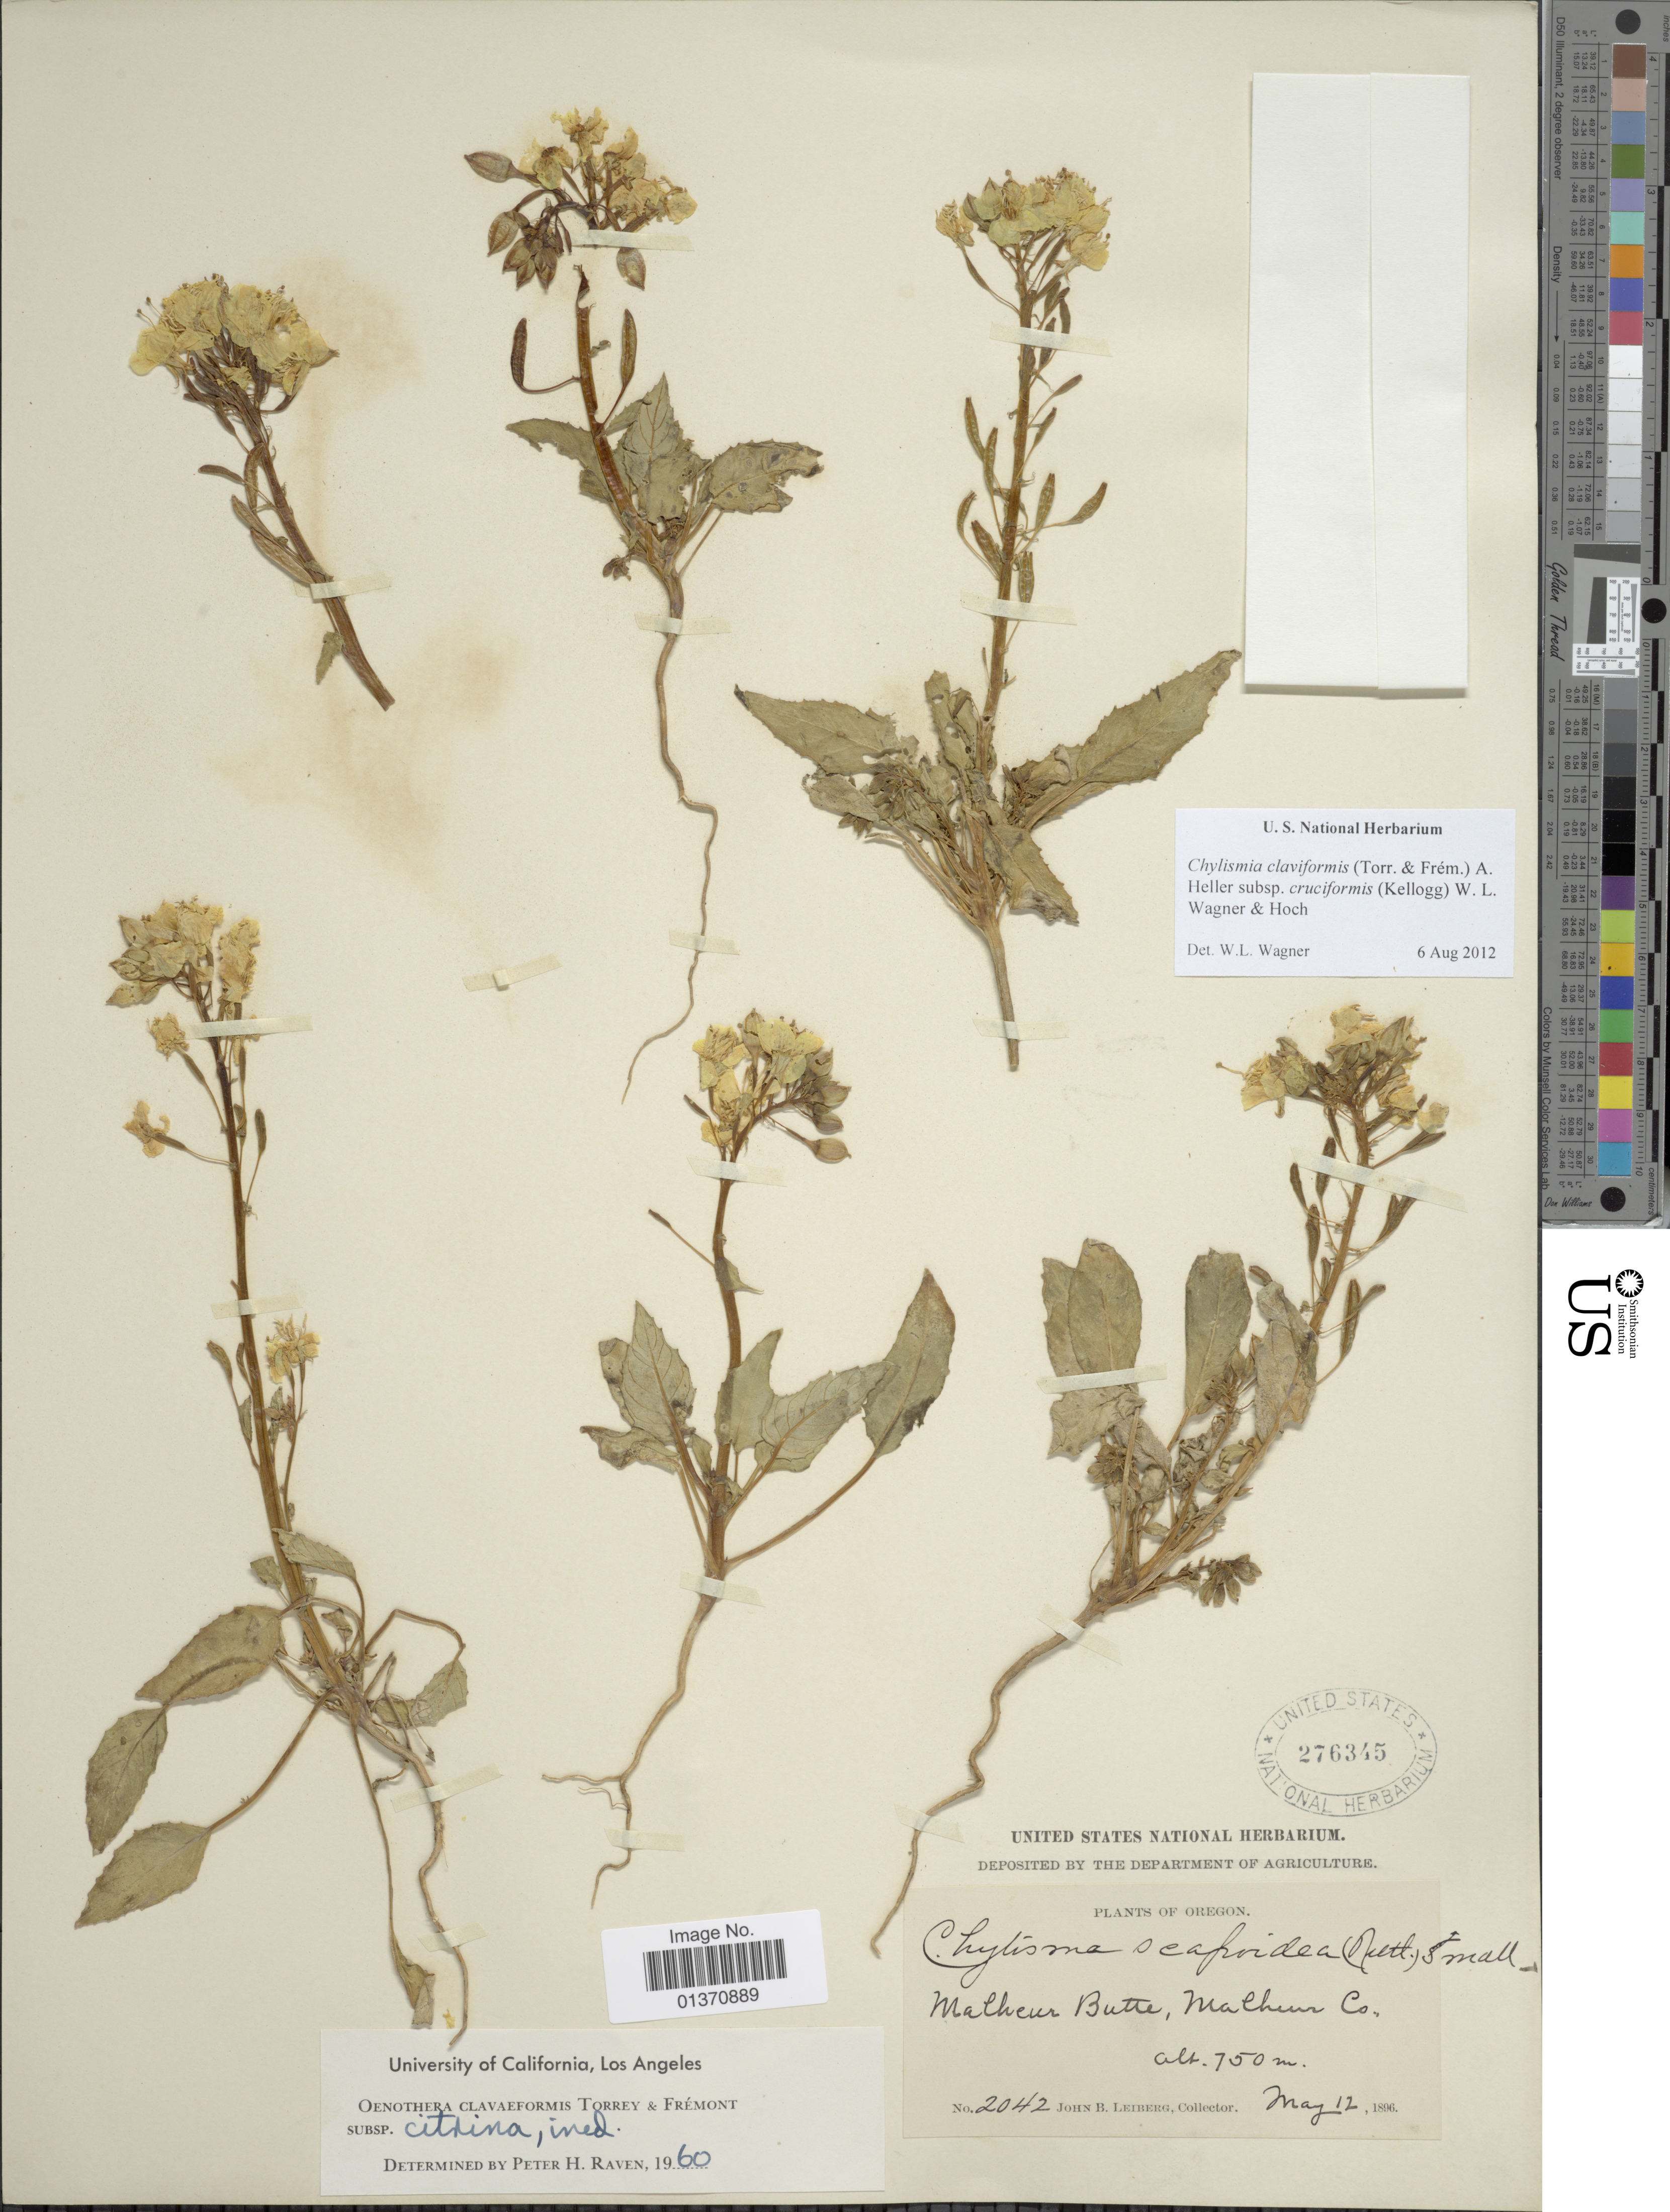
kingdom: Plantae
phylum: Tracheophyta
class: Magnoliopsida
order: Myrtales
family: Onagraceae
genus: Chylismia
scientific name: Chylismia claviformis subsp. cruciformis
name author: (Kellog) W.L. Wagner & Hoch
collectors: J. B. Leiberg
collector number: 2042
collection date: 1896-05-12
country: United States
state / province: Oregon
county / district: Malheur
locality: Malheur Butte, Malheur Co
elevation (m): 750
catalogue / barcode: US 276345